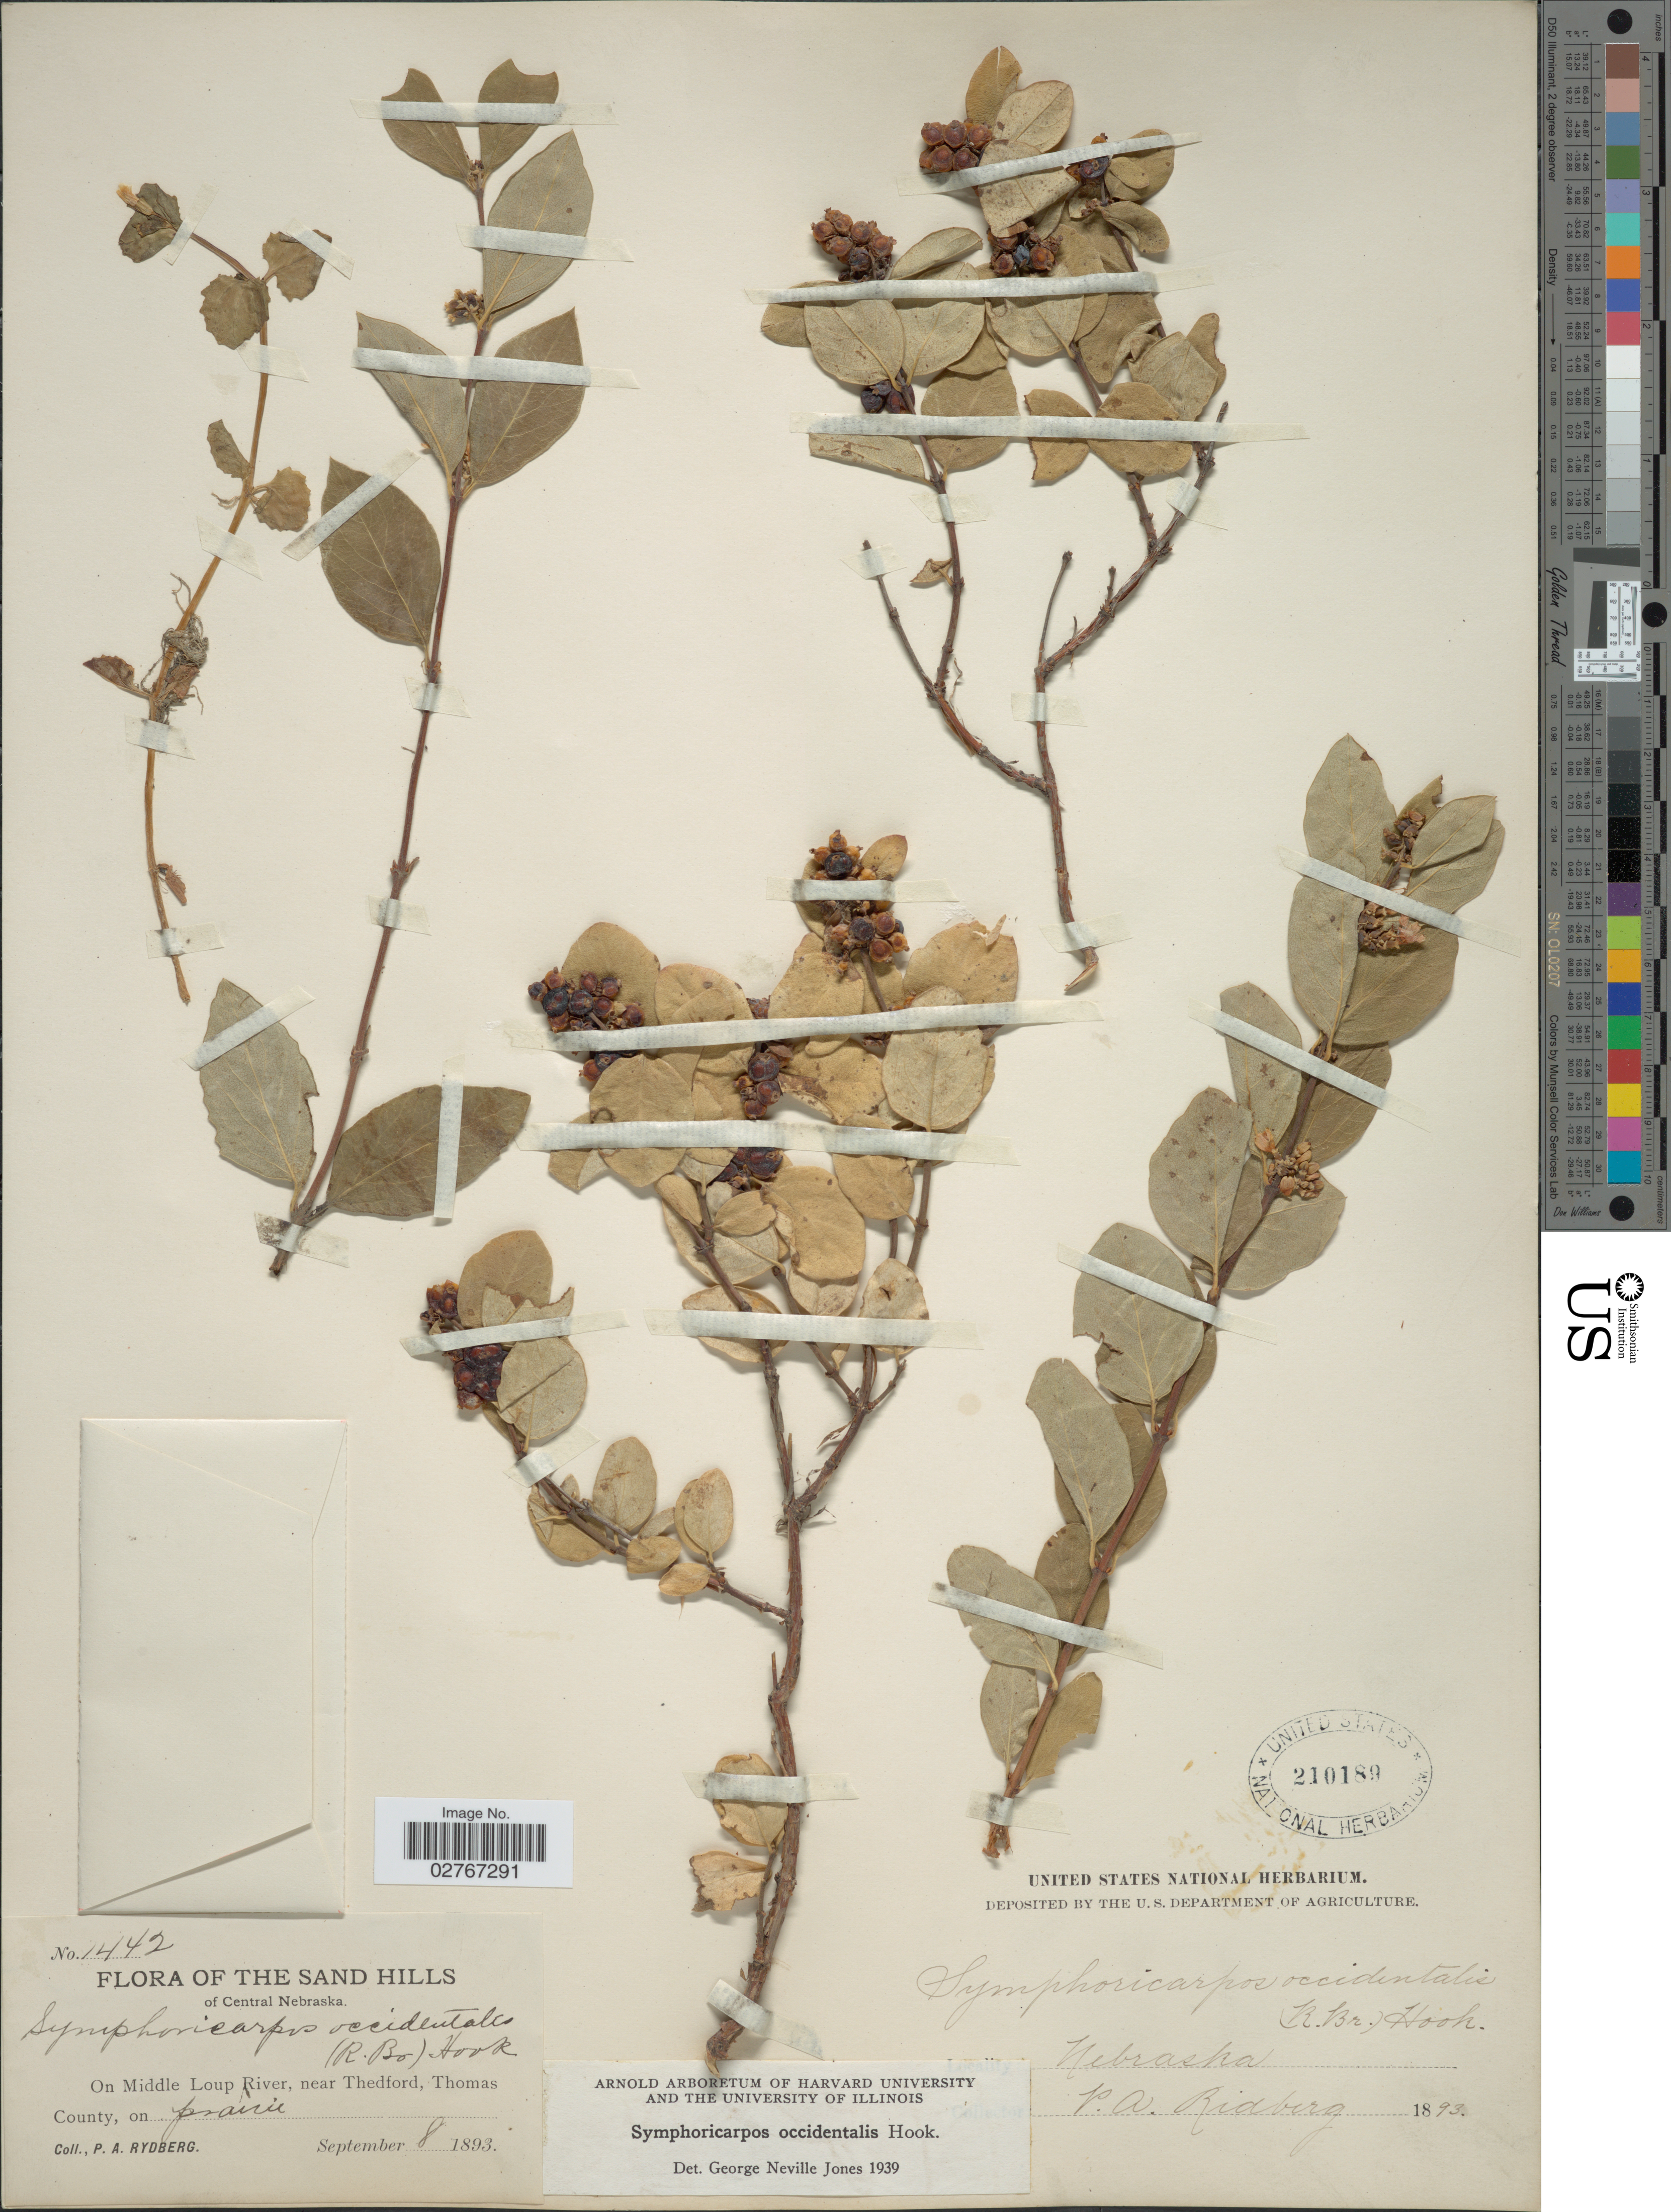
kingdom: Plantae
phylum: Tracheophyta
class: Magnoliopsida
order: Dipsacales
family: Caprifoliaceae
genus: Symphoricarpos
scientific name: Symphoricarpos occidentalis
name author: (R. Br.) Hook.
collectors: P. A. Rydberg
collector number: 1442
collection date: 1893-09-08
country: United States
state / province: Nebraska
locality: Sand Hills of Central Nebraska. On Middle Loup River, near Thedford, Thomas County.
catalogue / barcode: US 210189